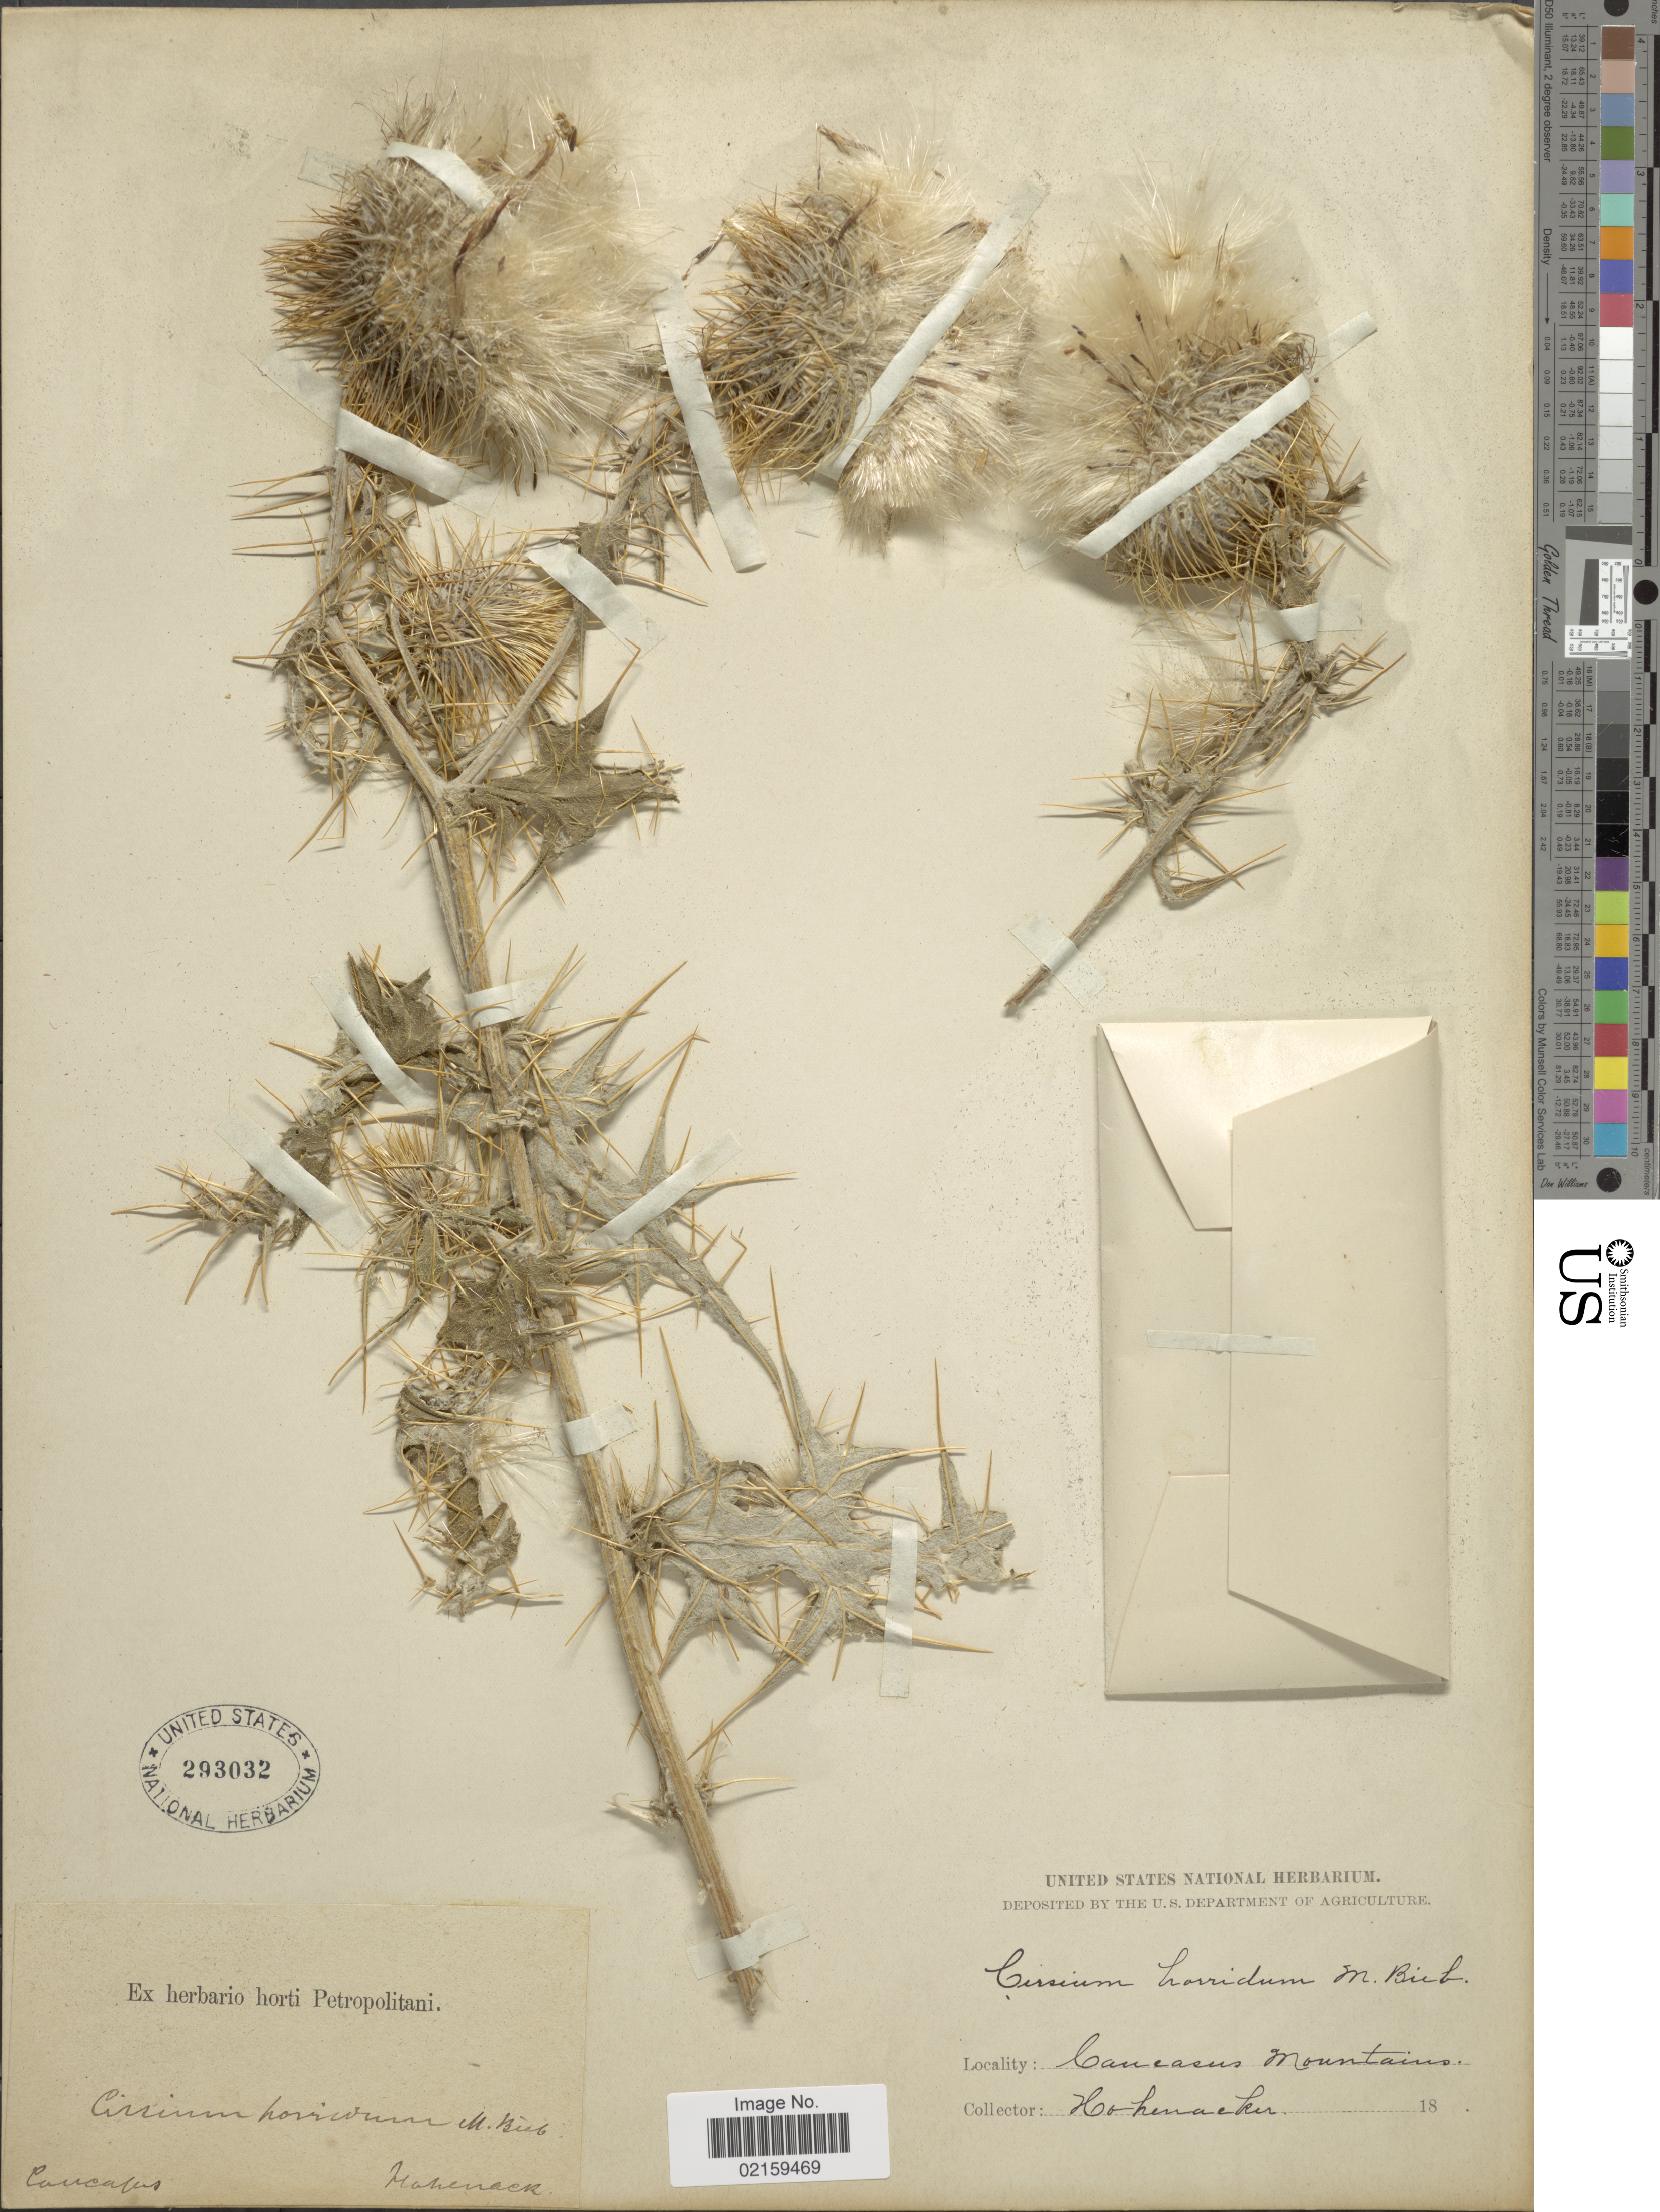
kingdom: Plantae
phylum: Tracheophyta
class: Magnoliopsida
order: Asterales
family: Asteraceae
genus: Cirsium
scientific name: Cirsium horridum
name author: Formánek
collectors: Hohenacker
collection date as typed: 18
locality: Caucacus Mountains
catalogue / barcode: US 293032